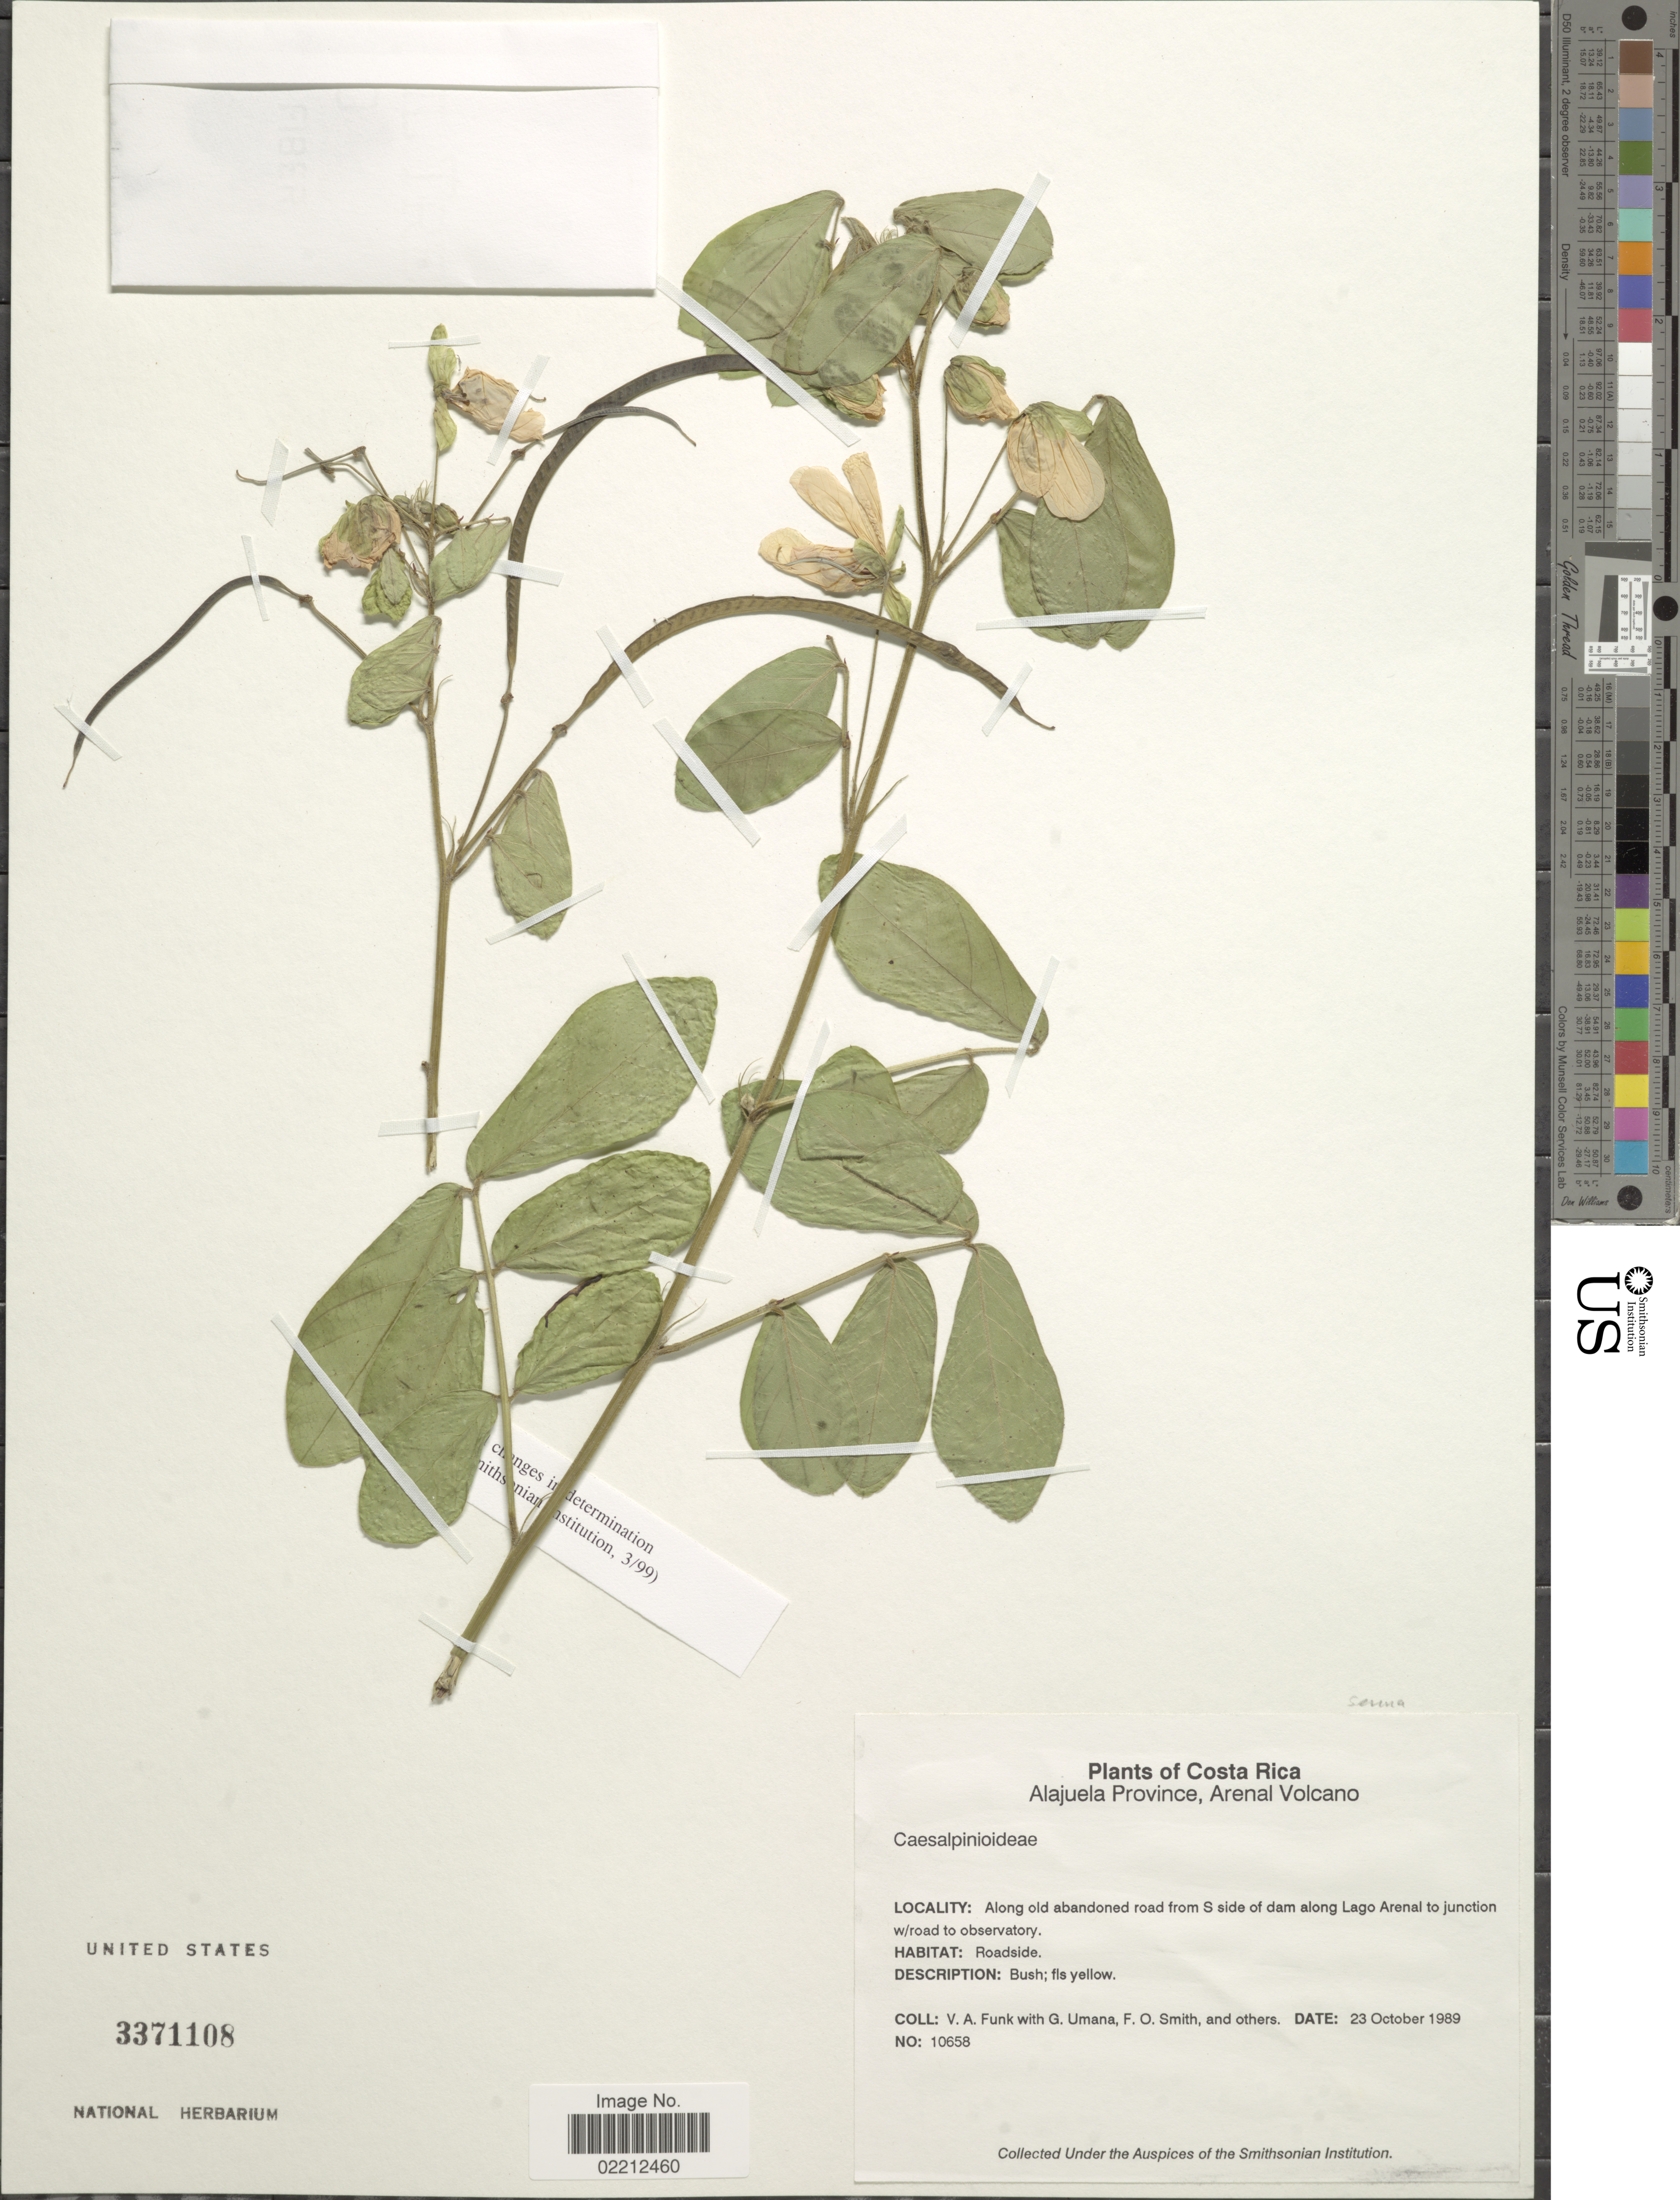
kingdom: Plantae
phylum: Tracheophyta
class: Magnoliopsida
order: Fabales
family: Fabaceae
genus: Senna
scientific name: Senna sp.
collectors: V. Funk, G. Umana, F. Smith & et al.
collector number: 10658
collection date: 1989-10-23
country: Costa Rica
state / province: Alajuela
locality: Alajuela Province, Arenal Volcano: along old abandoned road from S side of dam along Lago Arenal to junction w/road observatory.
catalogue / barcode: US 3371108